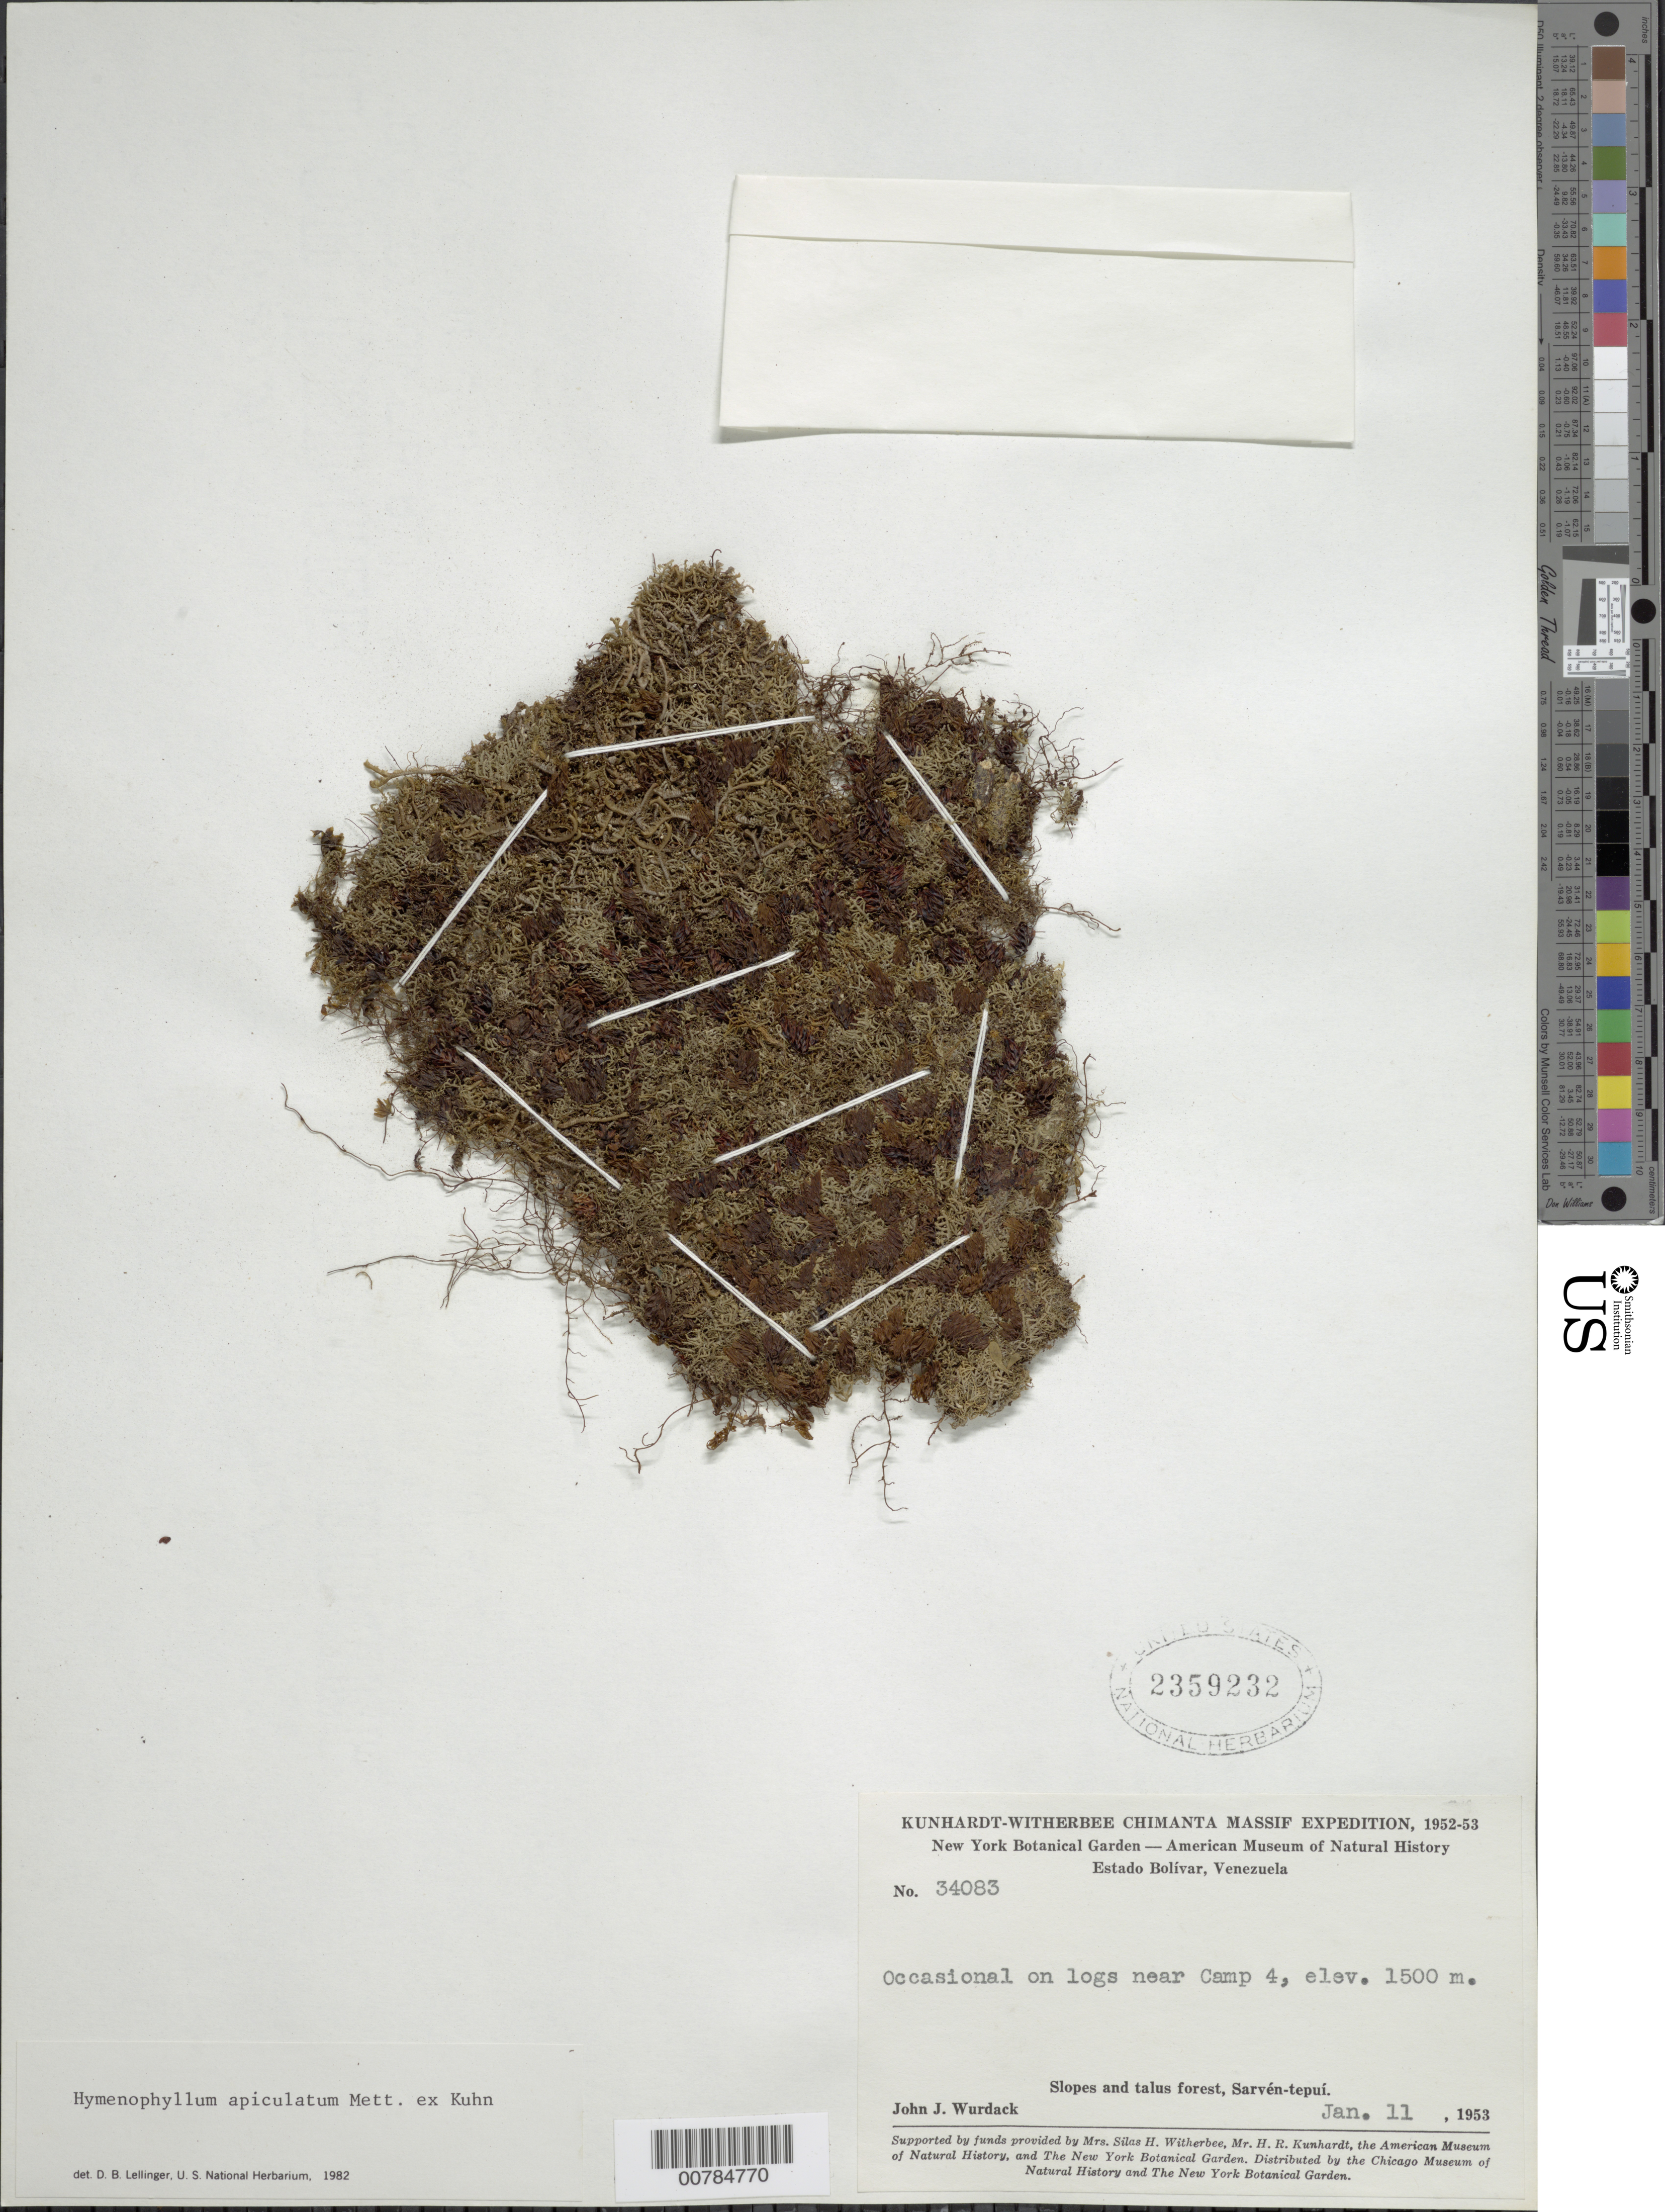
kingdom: Plantae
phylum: Tracheophyta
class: Polypodiopsida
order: Hymenophyllales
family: Hymenophyllaceae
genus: Hymenophyllum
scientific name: Hymenophyllum apiculatum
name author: Mett. ex Kuhn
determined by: Lellinger, David B., (BOT), Smithsonian Institution - National Museum of Natural History (UNITED STATES)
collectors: J. J. Wurdack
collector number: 34083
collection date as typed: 11-Jan-53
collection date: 1953-01-11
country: Venezuela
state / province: Bolívar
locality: Sarvén-tepuí, near Camp 4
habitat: Slopes and talus forest; on logs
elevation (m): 1500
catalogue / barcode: US 2359232